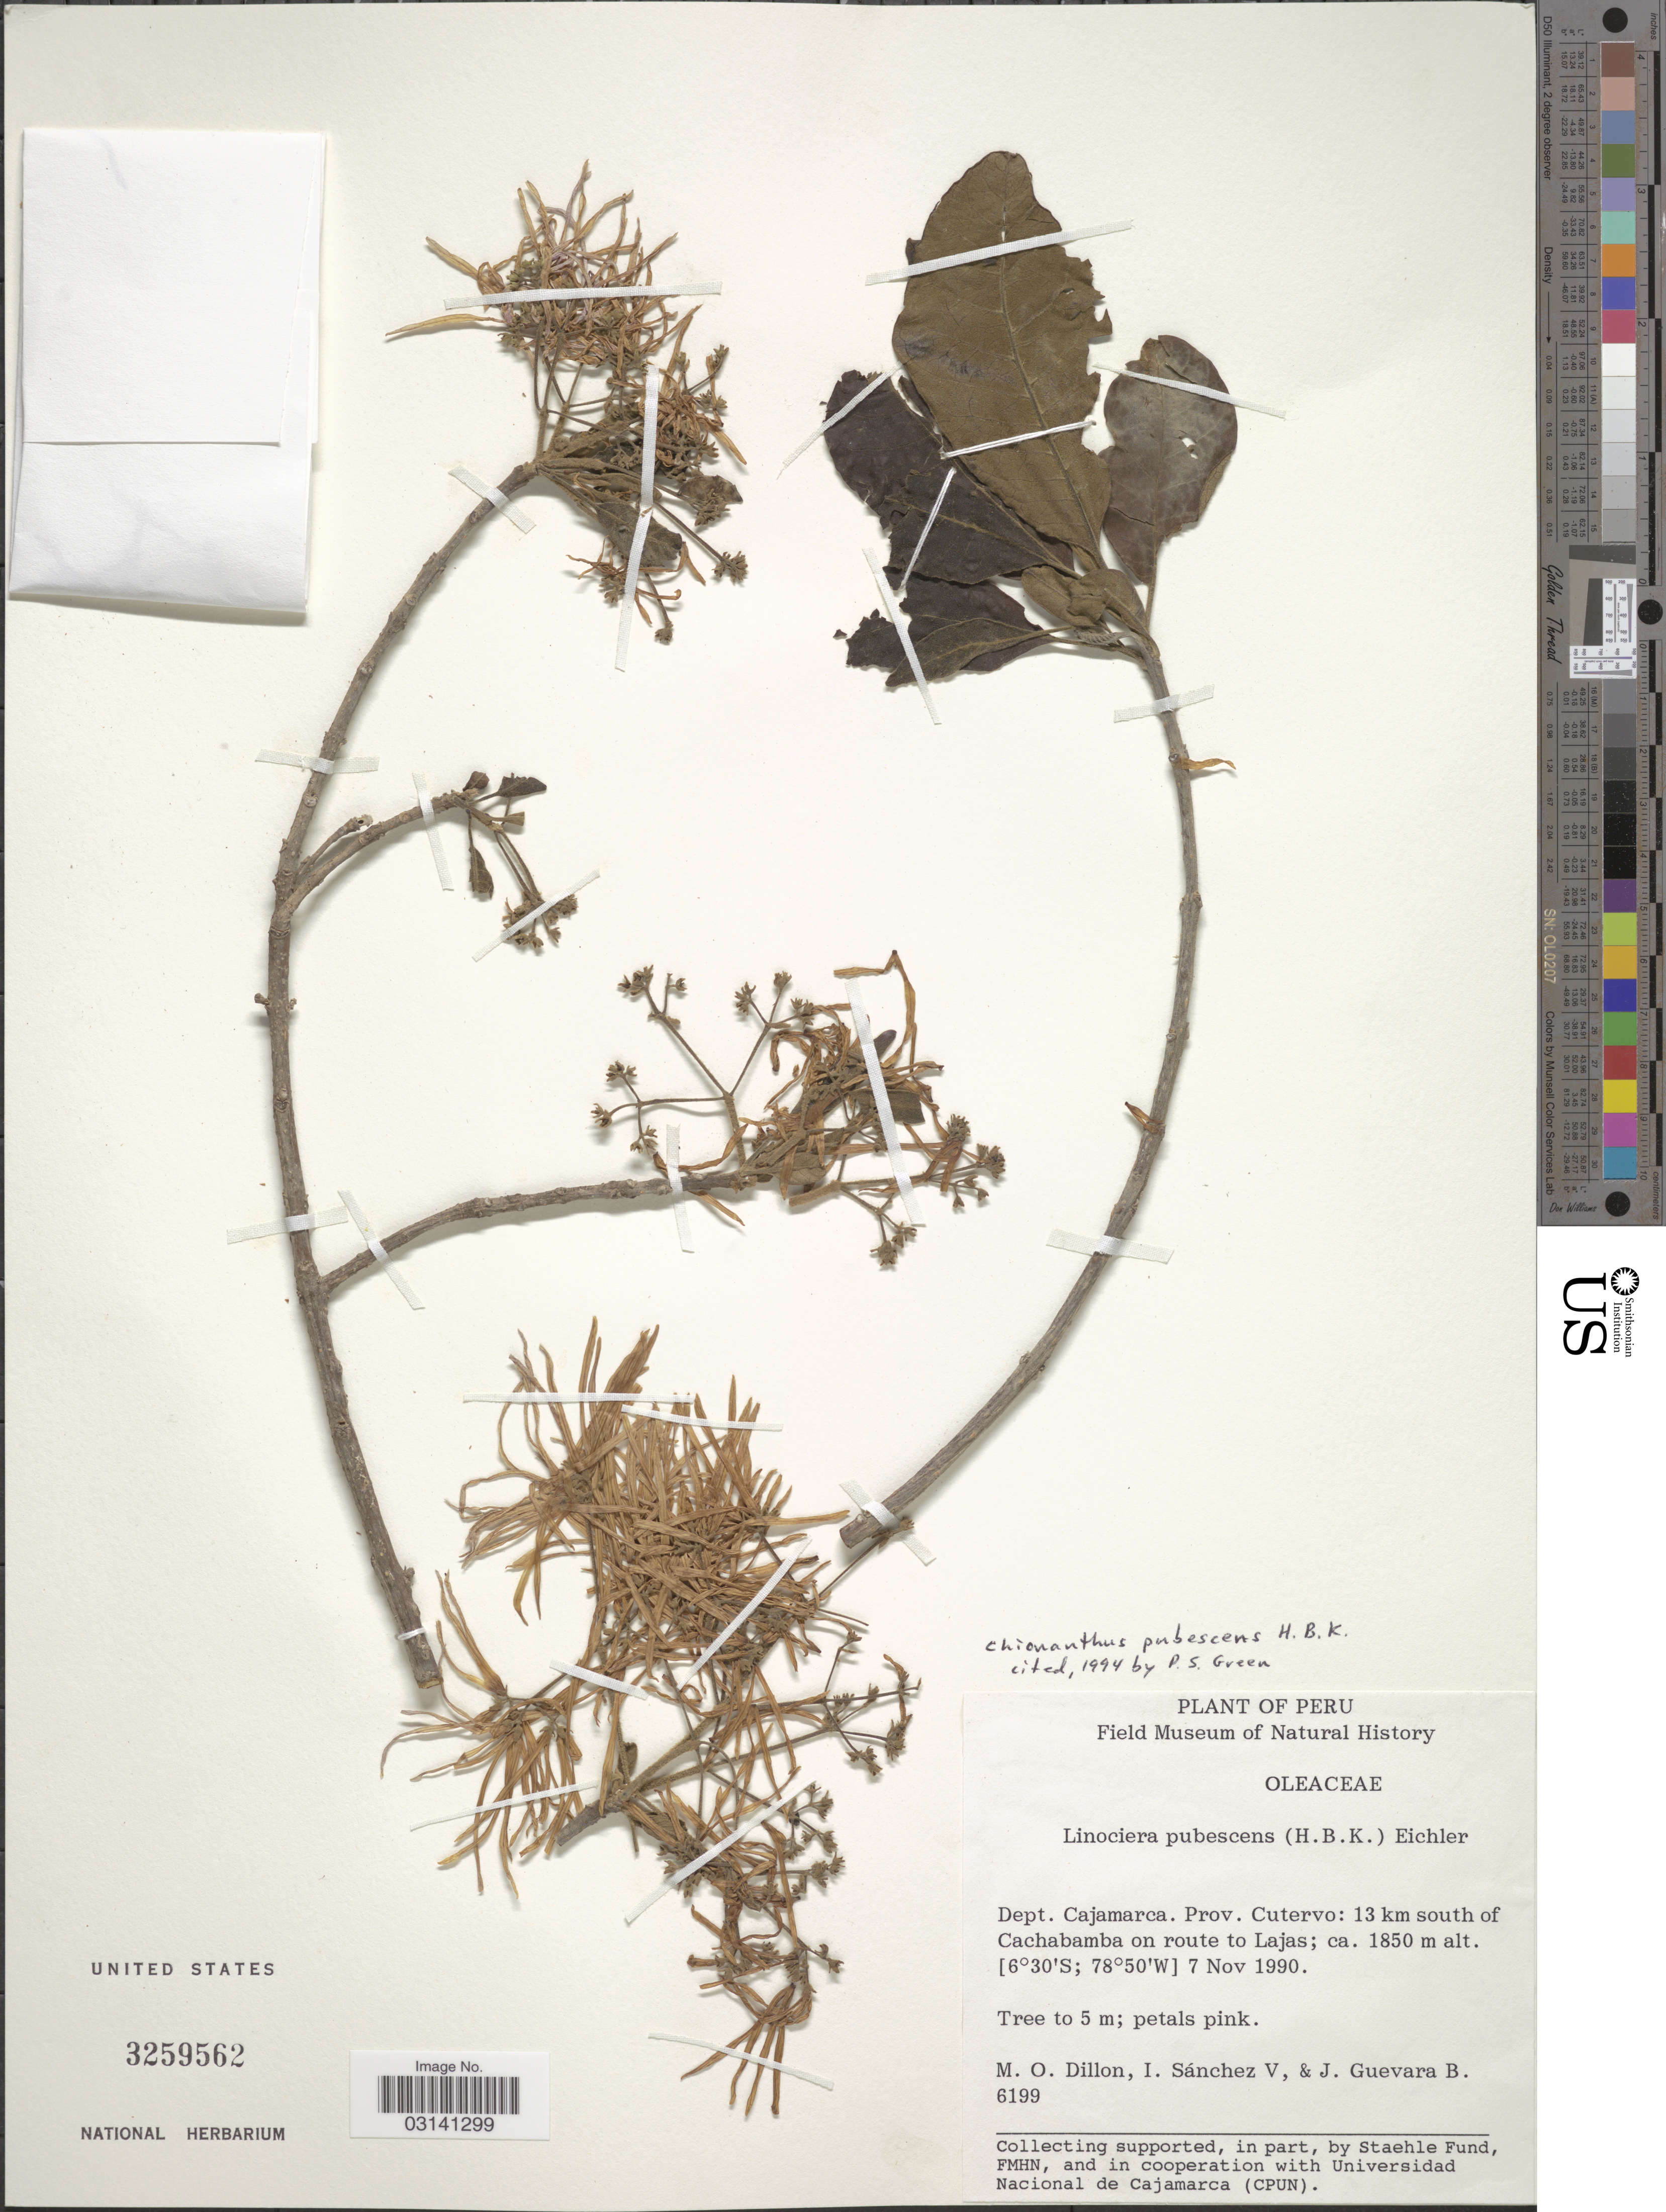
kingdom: Plantae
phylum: Tracheophyta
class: Magnoliopsida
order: Lamiales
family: Oleaceae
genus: Chionanthus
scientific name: Chionanthus pubescens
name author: Kunth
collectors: M. O. Dillon, I. Sánchez Vega & J. Guevara B.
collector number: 6199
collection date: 1990-11-07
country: Peru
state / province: Cajamarca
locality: Dept. Cajamarca. Prov. Cutervo: 13 km south of Cachabamba on route to Lajas.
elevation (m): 1850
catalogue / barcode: US 3259562